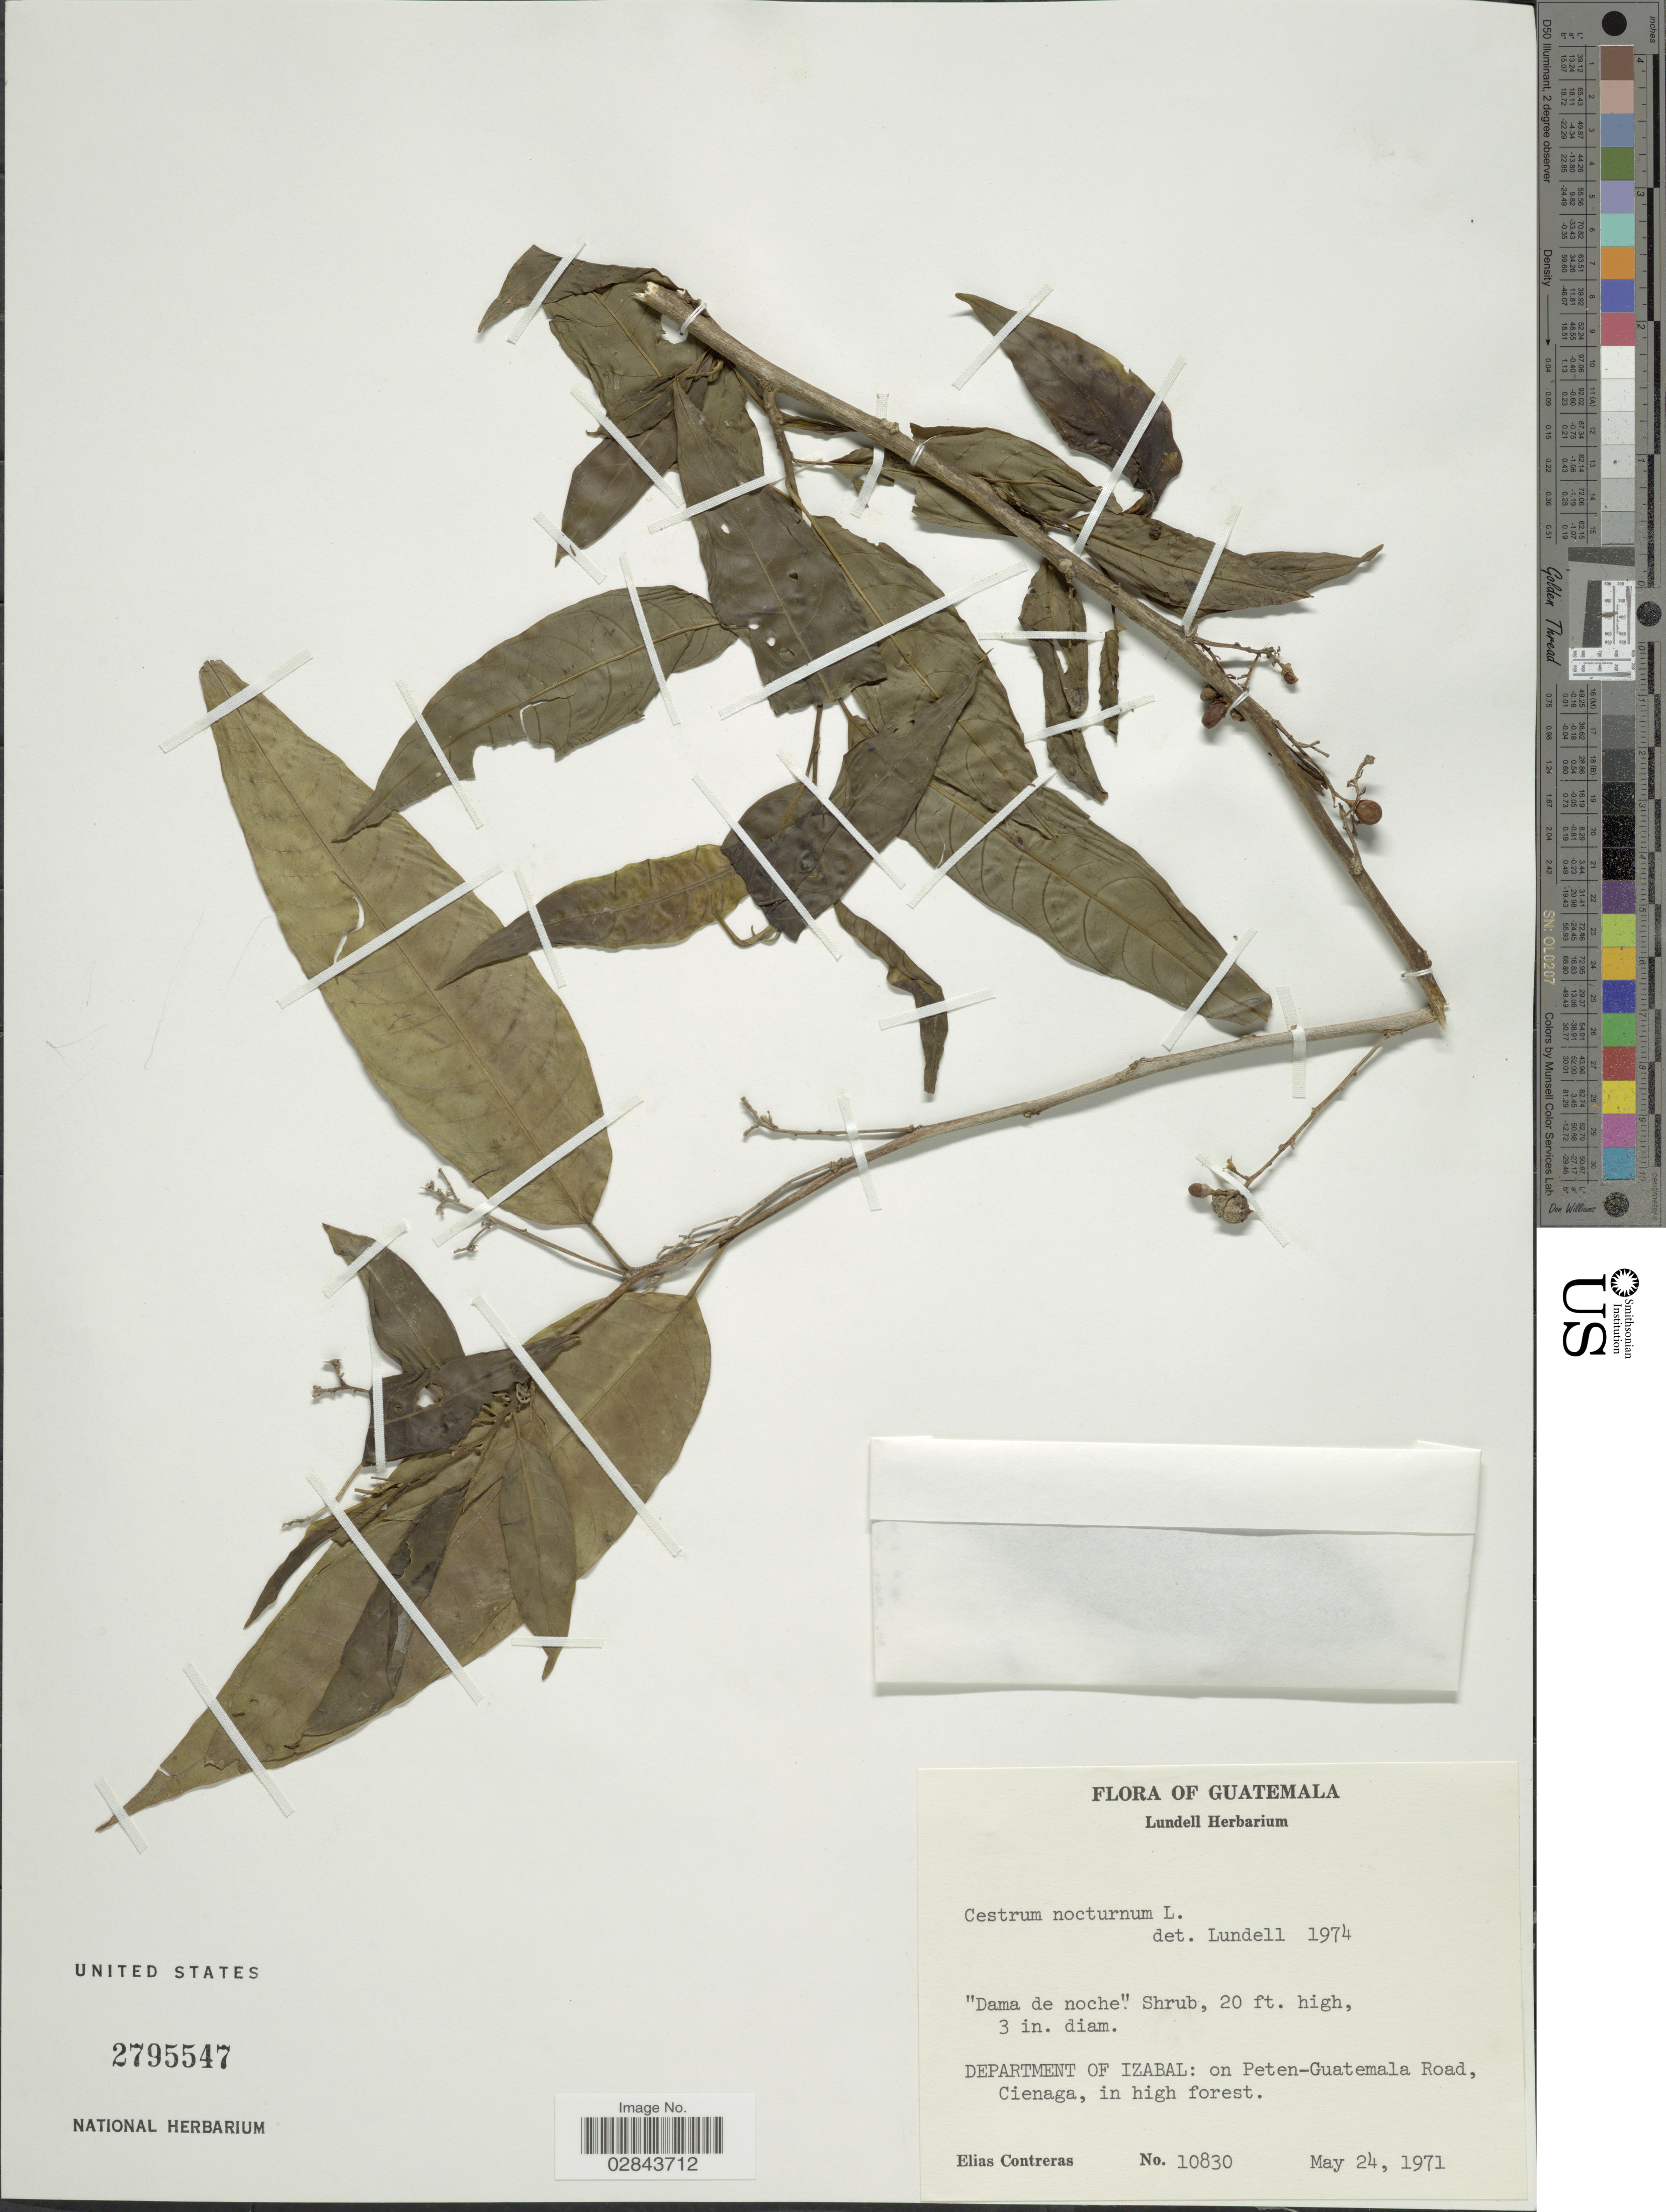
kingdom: Plantae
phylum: Tracheophyta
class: Magnoliopsida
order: Solanales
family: Solanaceae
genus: Cestrum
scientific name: Cestrum nocturnum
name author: L.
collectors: E. Contreras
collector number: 10830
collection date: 1971-05-24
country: Guatemala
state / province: Izabal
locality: Department of Izabal: on Peten-Guatemala Road, Cienaga.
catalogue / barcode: US 2795547